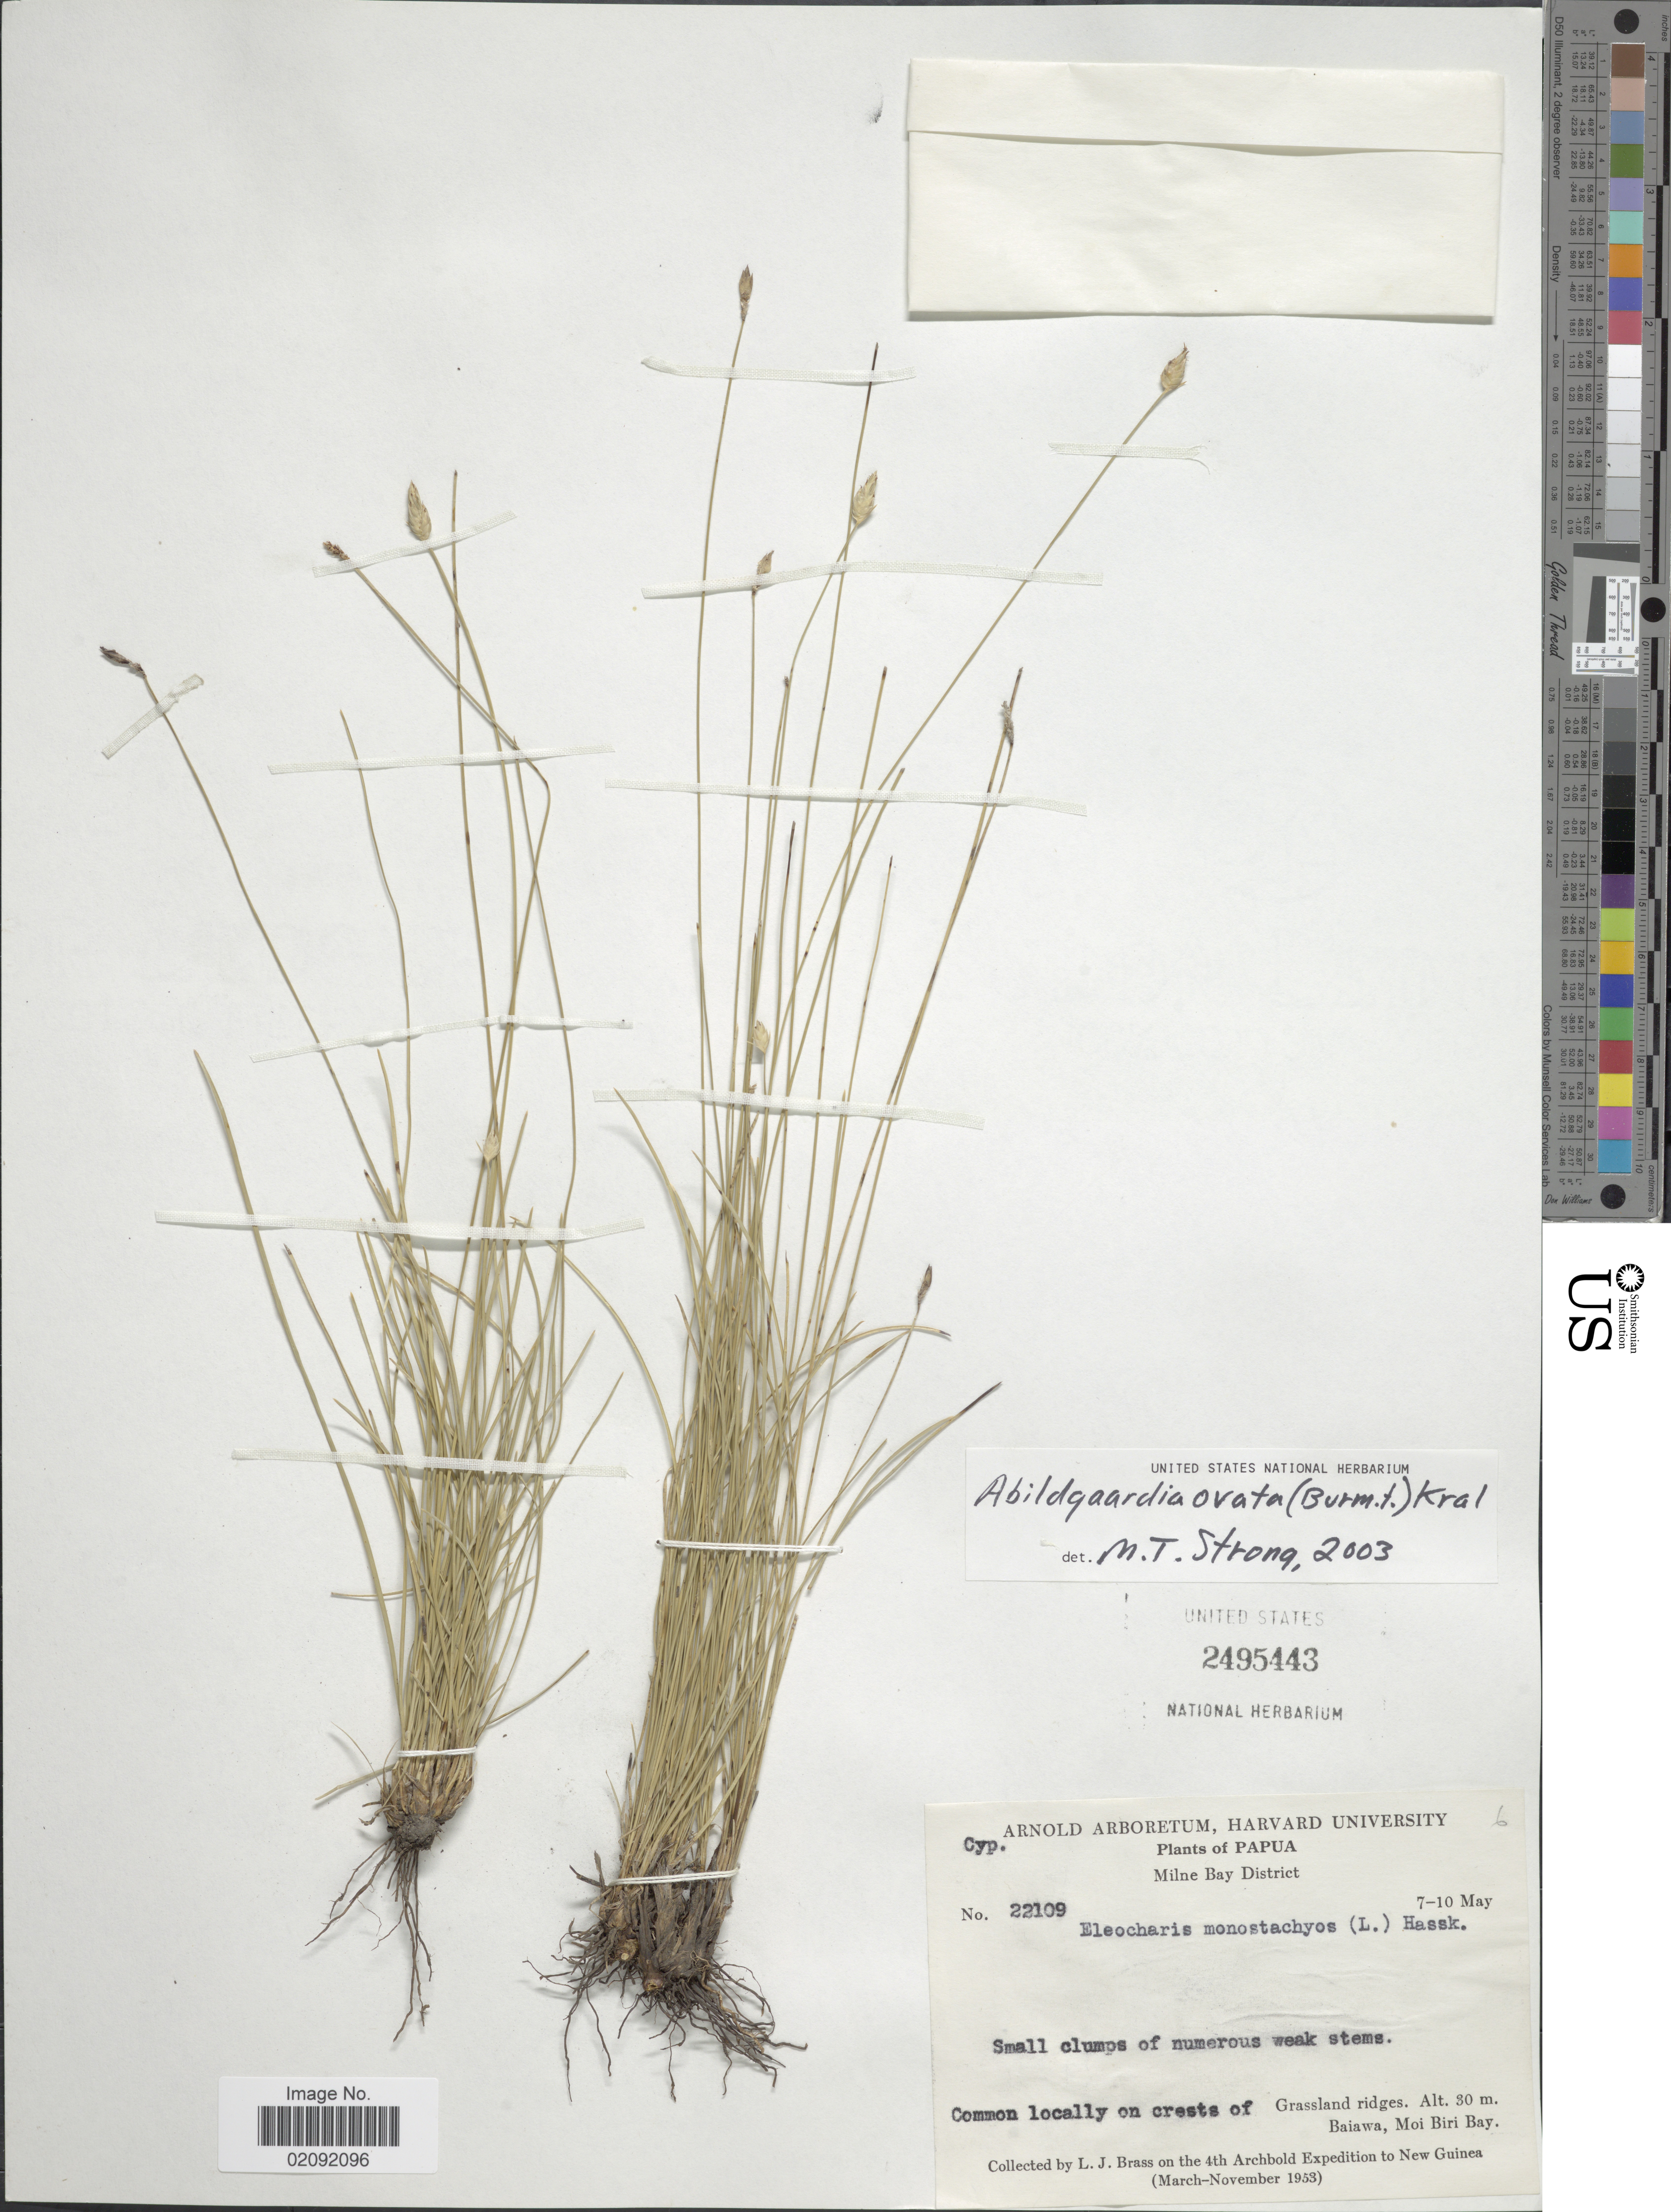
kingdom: Plantae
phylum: Tracheophyta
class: Liliopsida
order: Poales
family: Cyperaceae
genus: Abildgaardia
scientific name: Abildgaardia ovata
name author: (Burm. f.) Kral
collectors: L. J. Brass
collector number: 22109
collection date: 1953-05-07/1953-05-10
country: Papua New Guinea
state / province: Milne Bay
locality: Common locally on crests of Grassland ridges, Balawa, Moi Biri Bay.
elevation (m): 30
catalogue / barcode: US 2495443